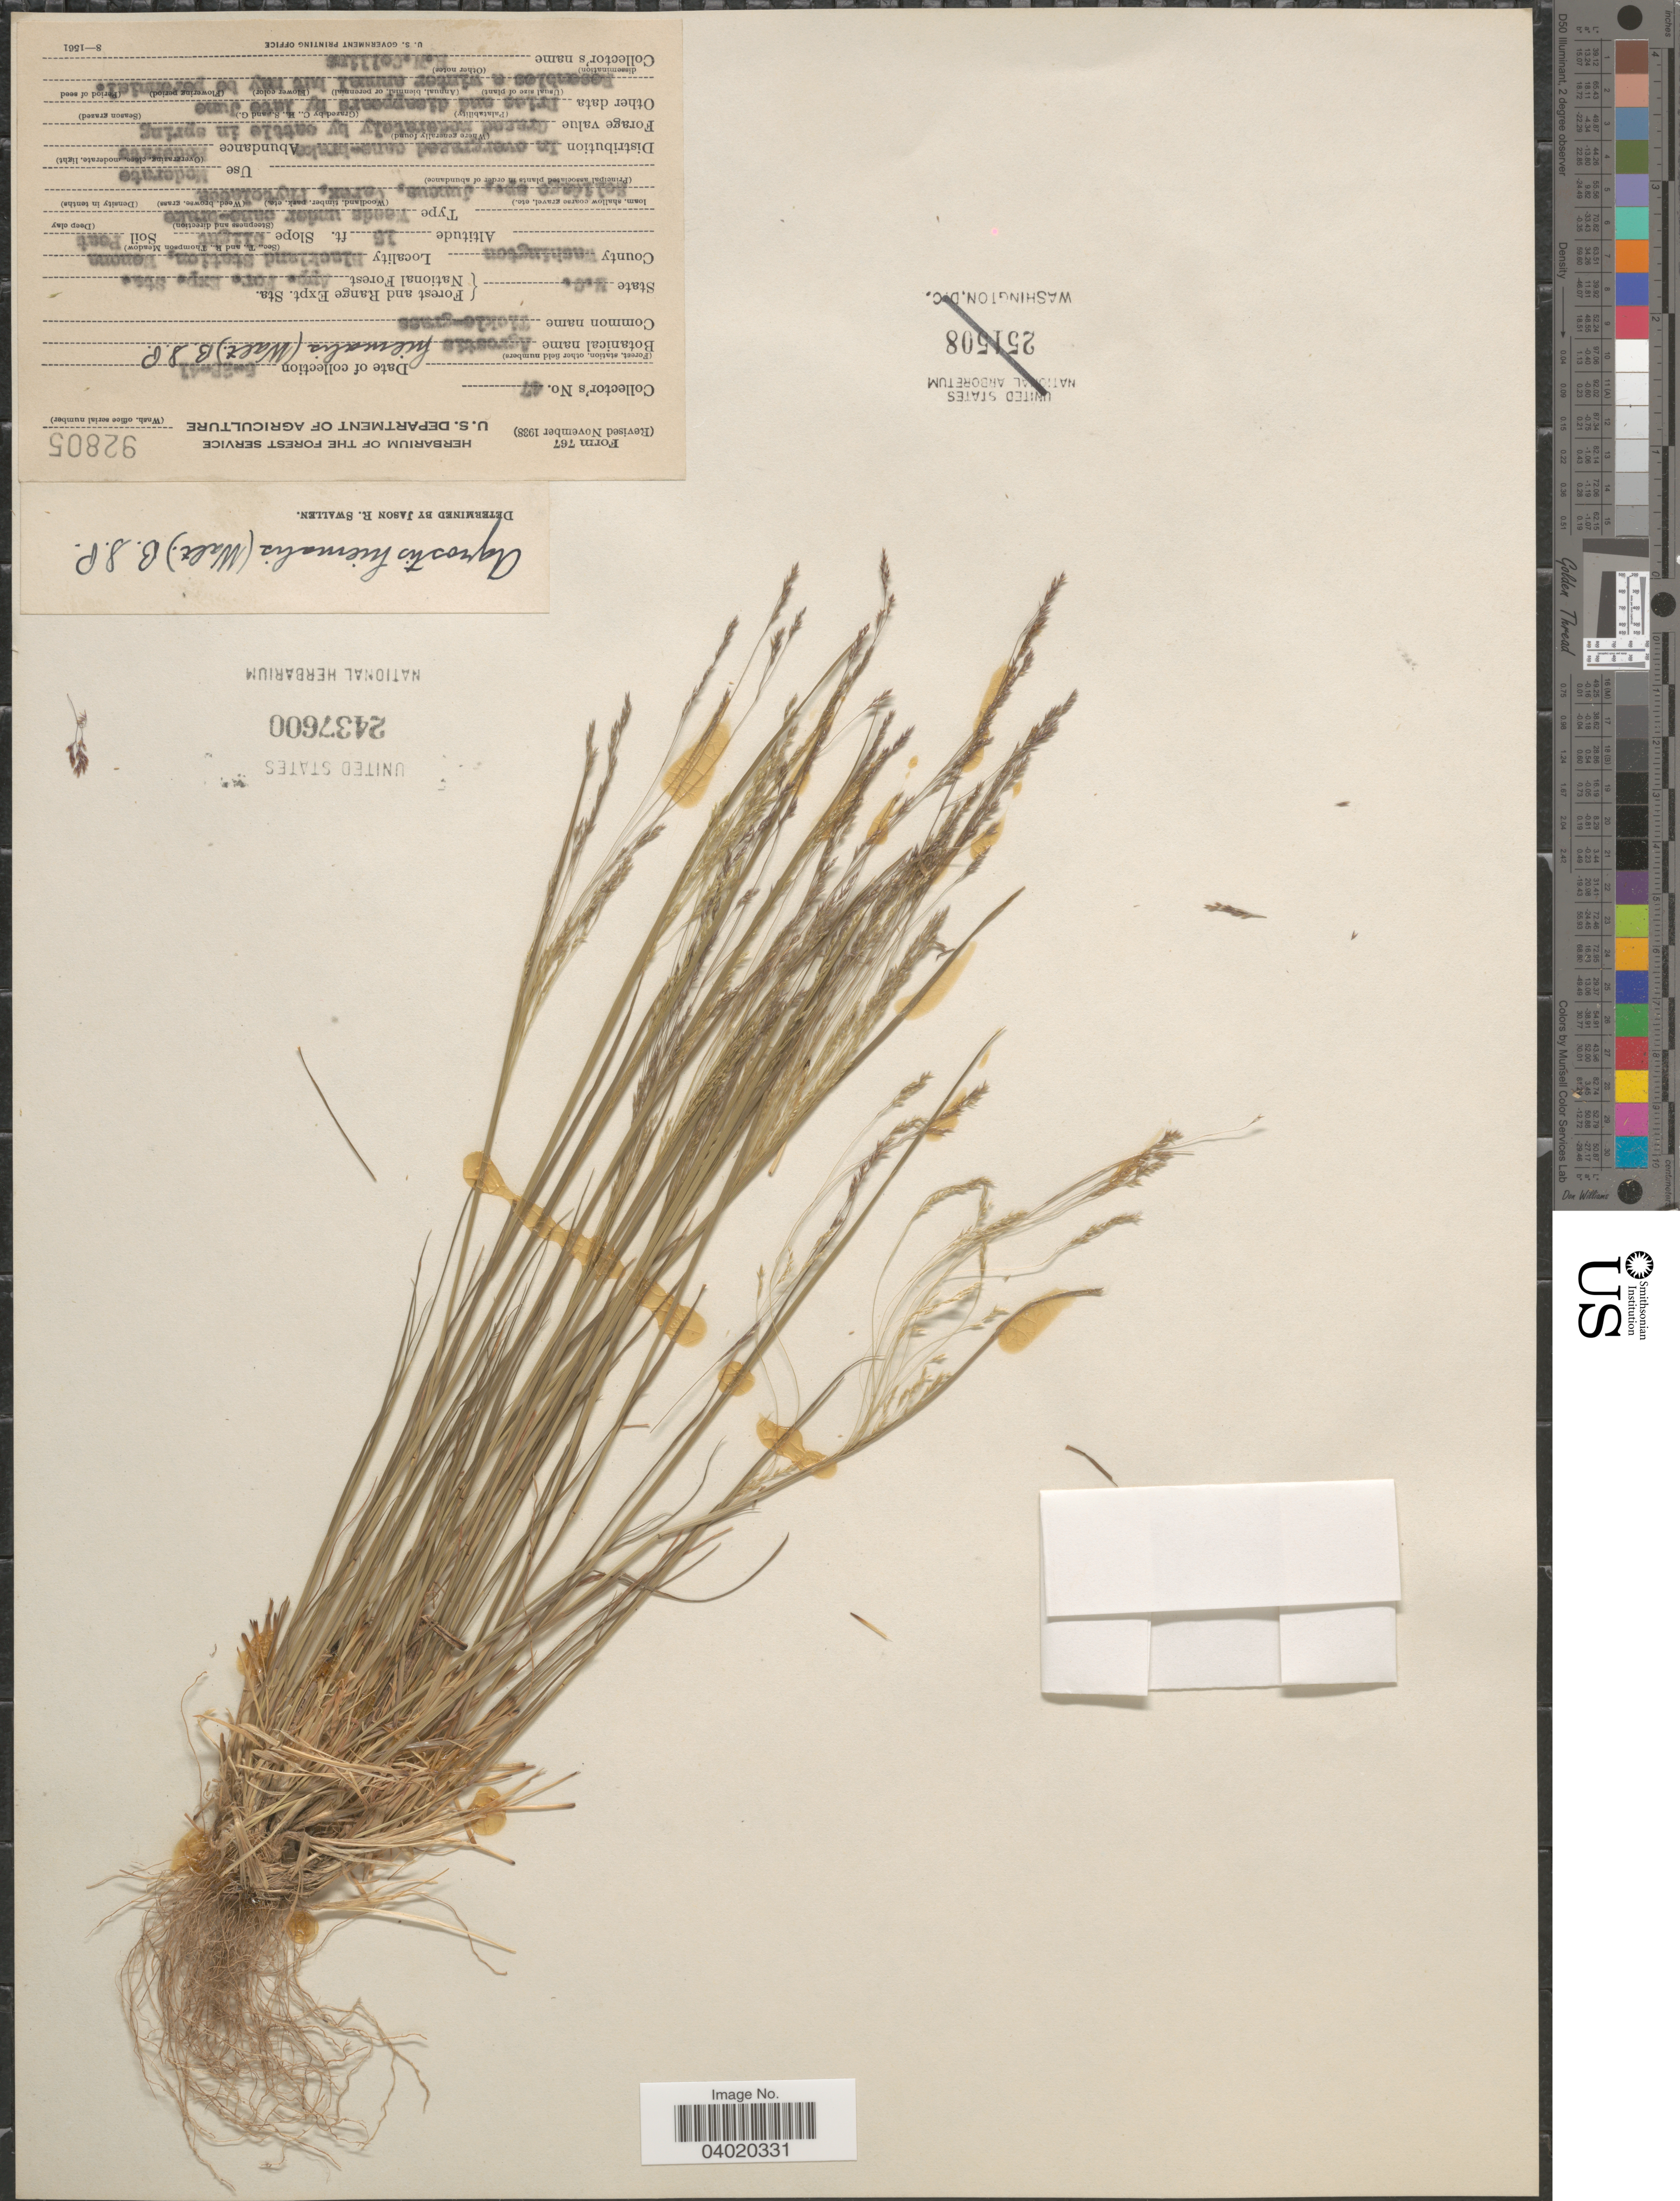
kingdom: Plantae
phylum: Tracheophyta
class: Liliopsida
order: Poales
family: Poaceae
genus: Agrostis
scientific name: Agrostis hyemalis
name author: (Walter) Britton et al.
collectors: R. Collins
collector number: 47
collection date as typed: Transcribed d/m/y: 28/6/41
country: United States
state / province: North Carolina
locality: Forest and Range Expt. Sta. National Forest App. For. Exp. Sta. County Washington. Blackland Station, Wenona.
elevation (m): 5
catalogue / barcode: US 2437600